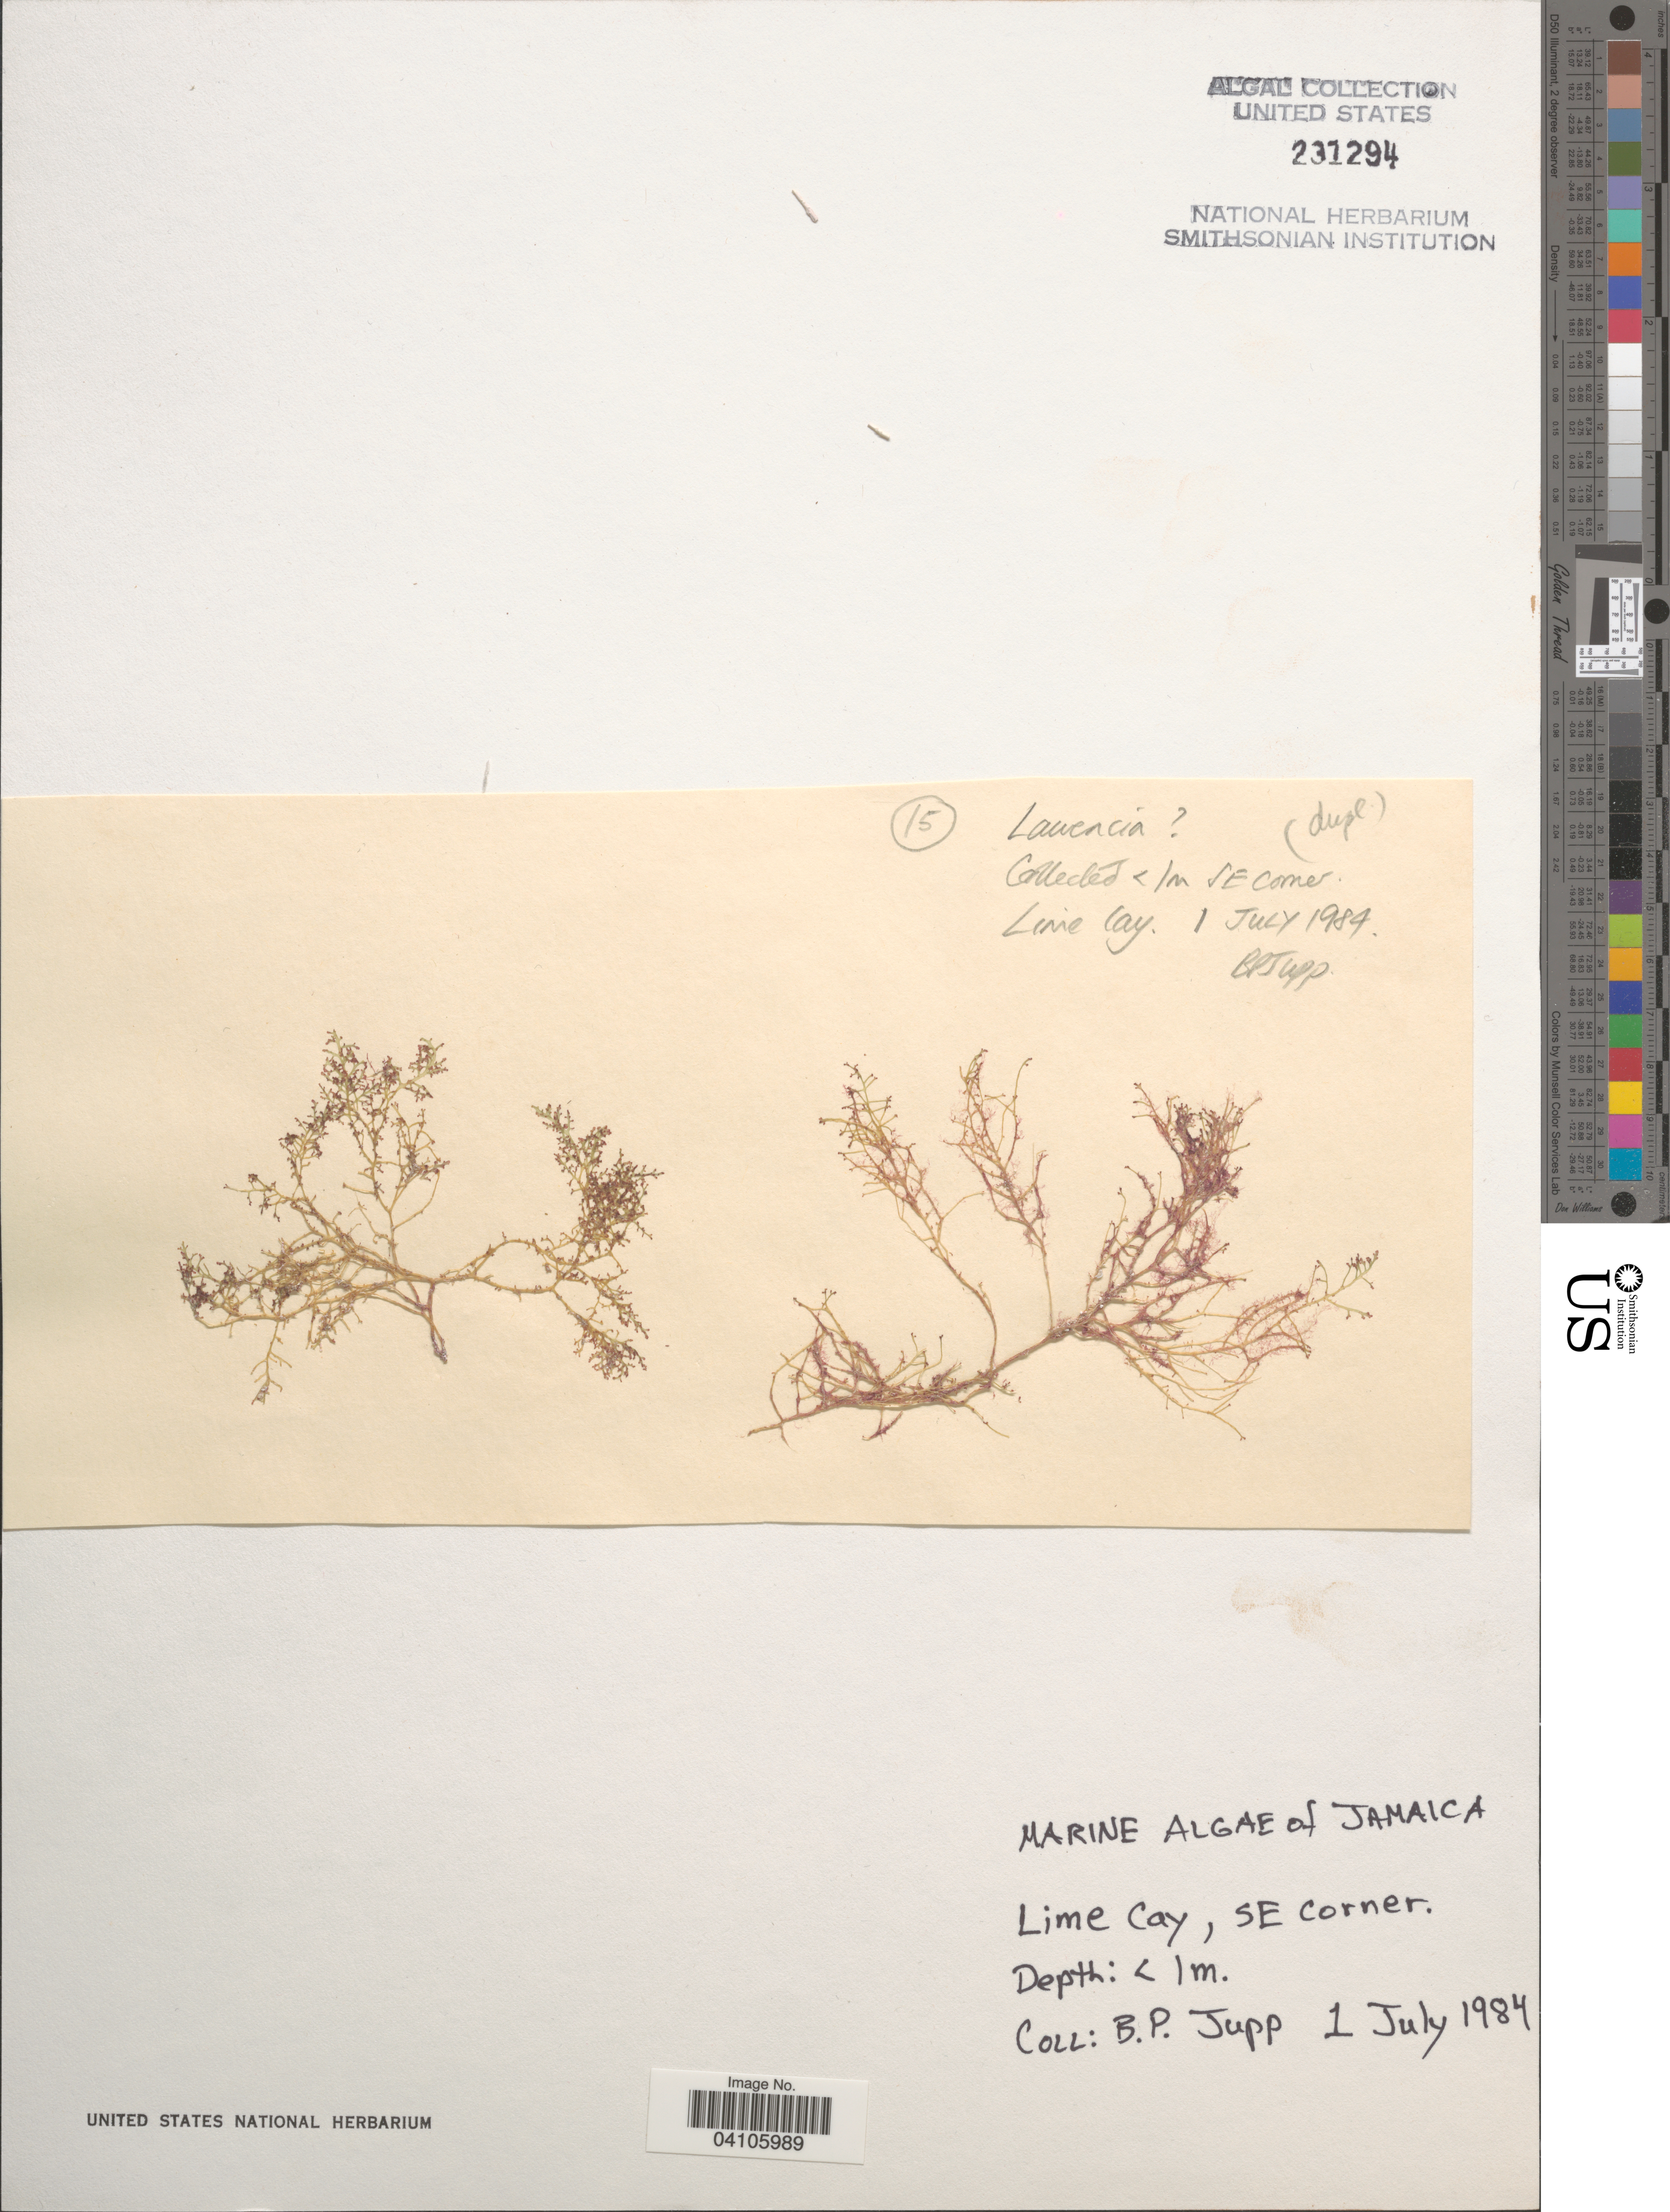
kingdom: Plantae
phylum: Rhodophyta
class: Florideophyceae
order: Ceramiales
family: Rhodomelaceae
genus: Laurencia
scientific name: Laurencia sp.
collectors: B. Jupp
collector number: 15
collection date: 1984-07-01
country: Jamaica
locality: Lime Cay, SE corner.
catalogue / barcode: US 231294